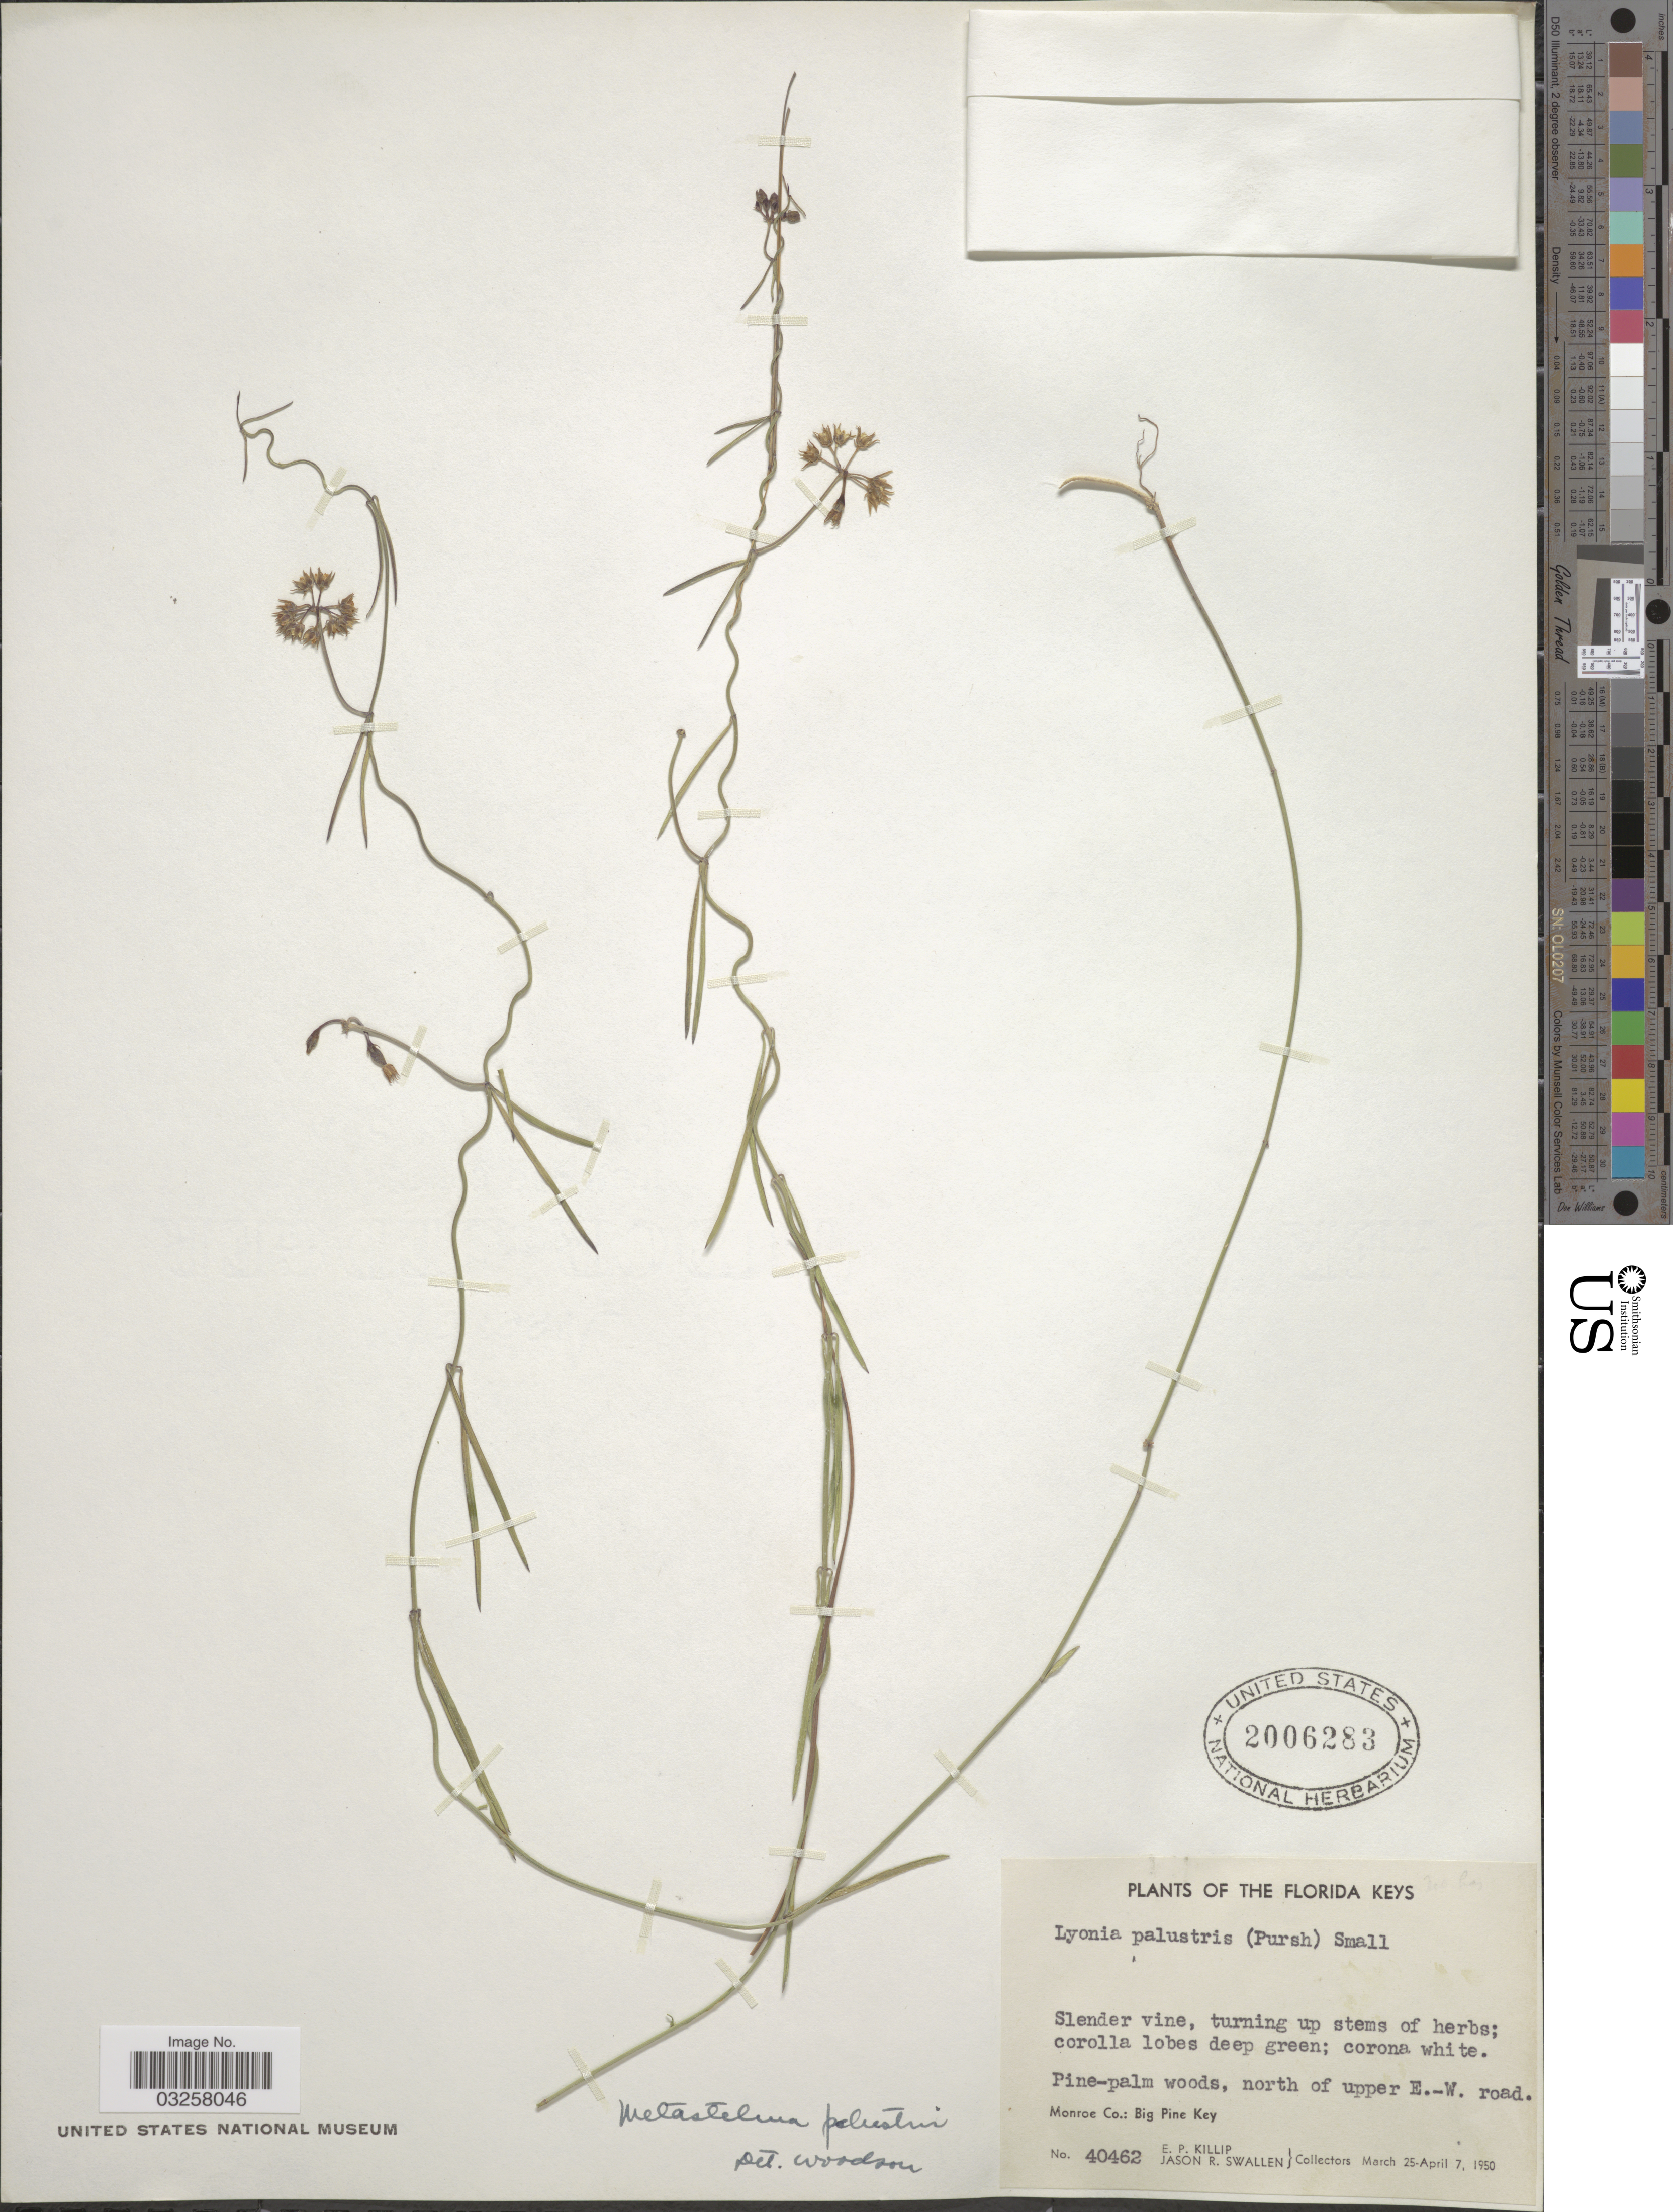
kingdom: Plantae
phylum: Tracheophyta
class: Magnoliopsida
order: Gentianales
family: Apocynaceae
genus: Metastelma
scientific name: Metastelma palustre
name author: (Pursh) Schltr.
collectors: E. P. Killip & J. R. Swallen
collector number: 40462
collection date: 1950-03-25/1950-04-07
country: United States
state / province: Florida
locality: The Florida Keys. Pine-palm woods, north of upper W.-W. road. Monroe Co.: Big Pine Key.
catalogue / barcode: US 2006283